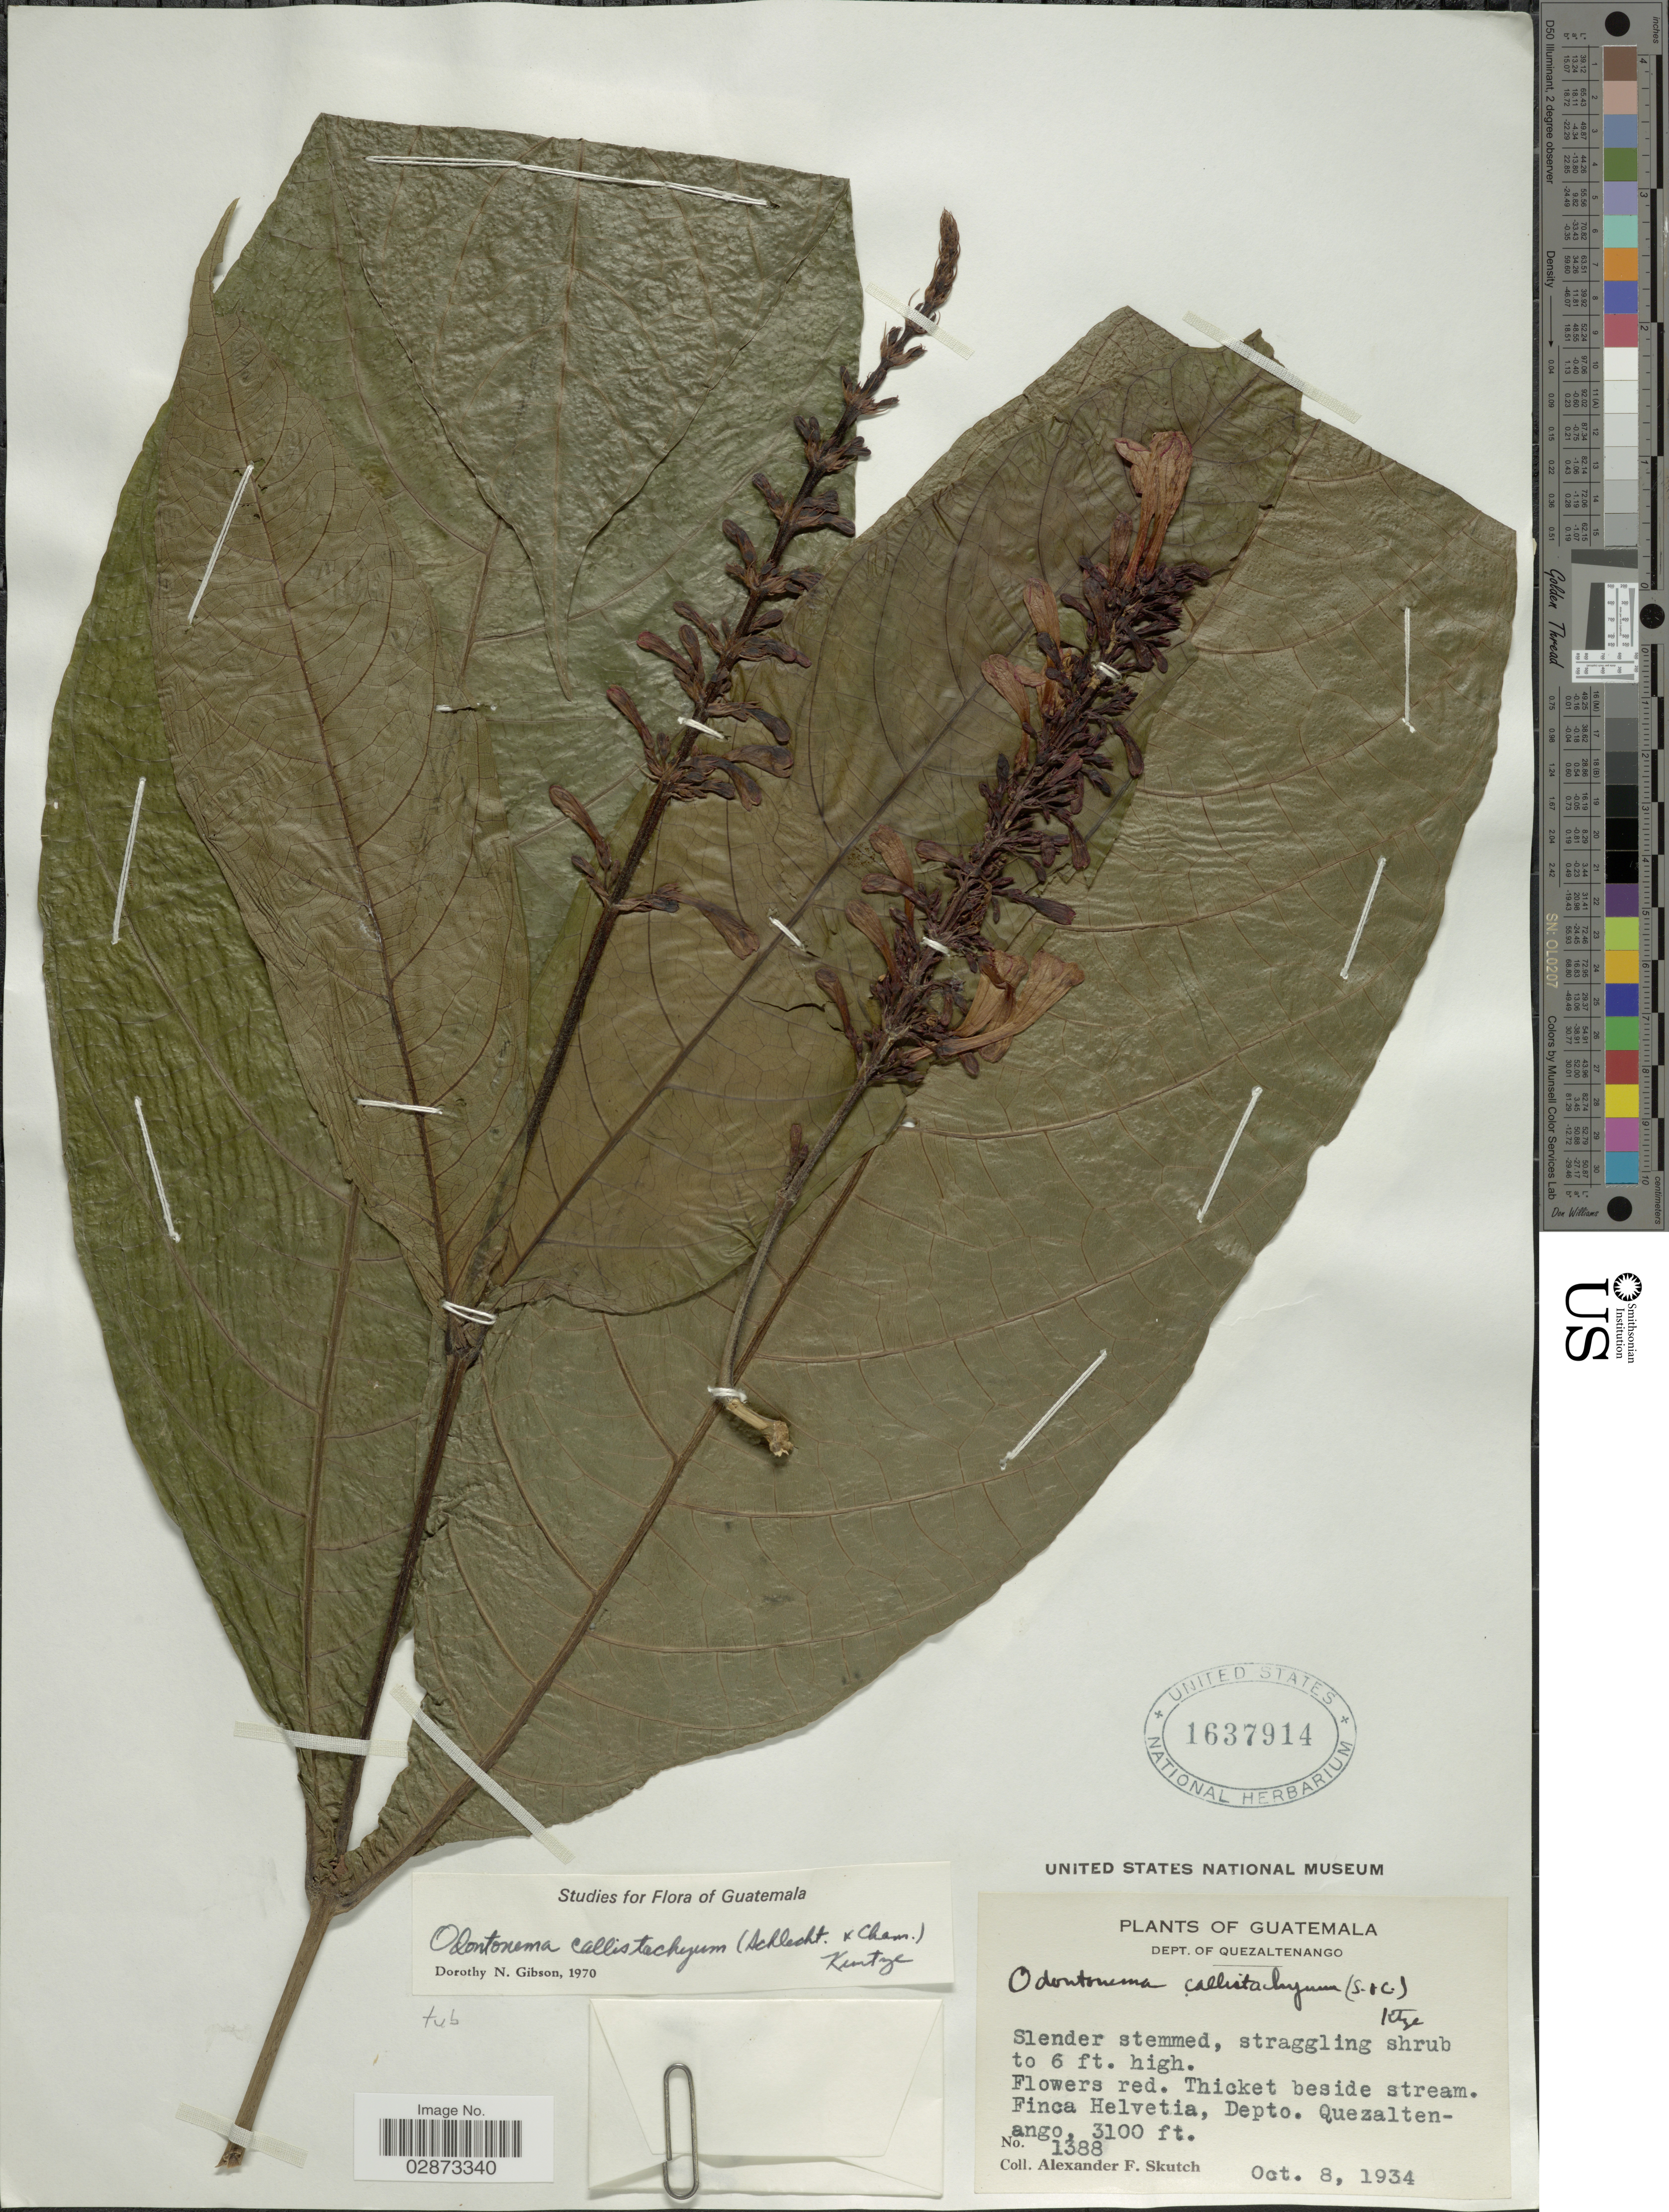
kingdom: Plantae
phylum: Tracheophyta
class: Magnoliopsida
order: Lamiales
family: Acanthaceae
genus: Odontonema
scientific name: Odontonema callistachyum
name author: (Schltdl. & Cham.) Kuntze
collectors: A. F. Skutch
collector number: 1388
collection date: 1934-10-08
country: Guatemala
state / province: Quetzaltenango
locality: Dept. of Quezaltenanho. Finca Helvetia.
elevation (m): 945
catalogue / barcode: US 1637914